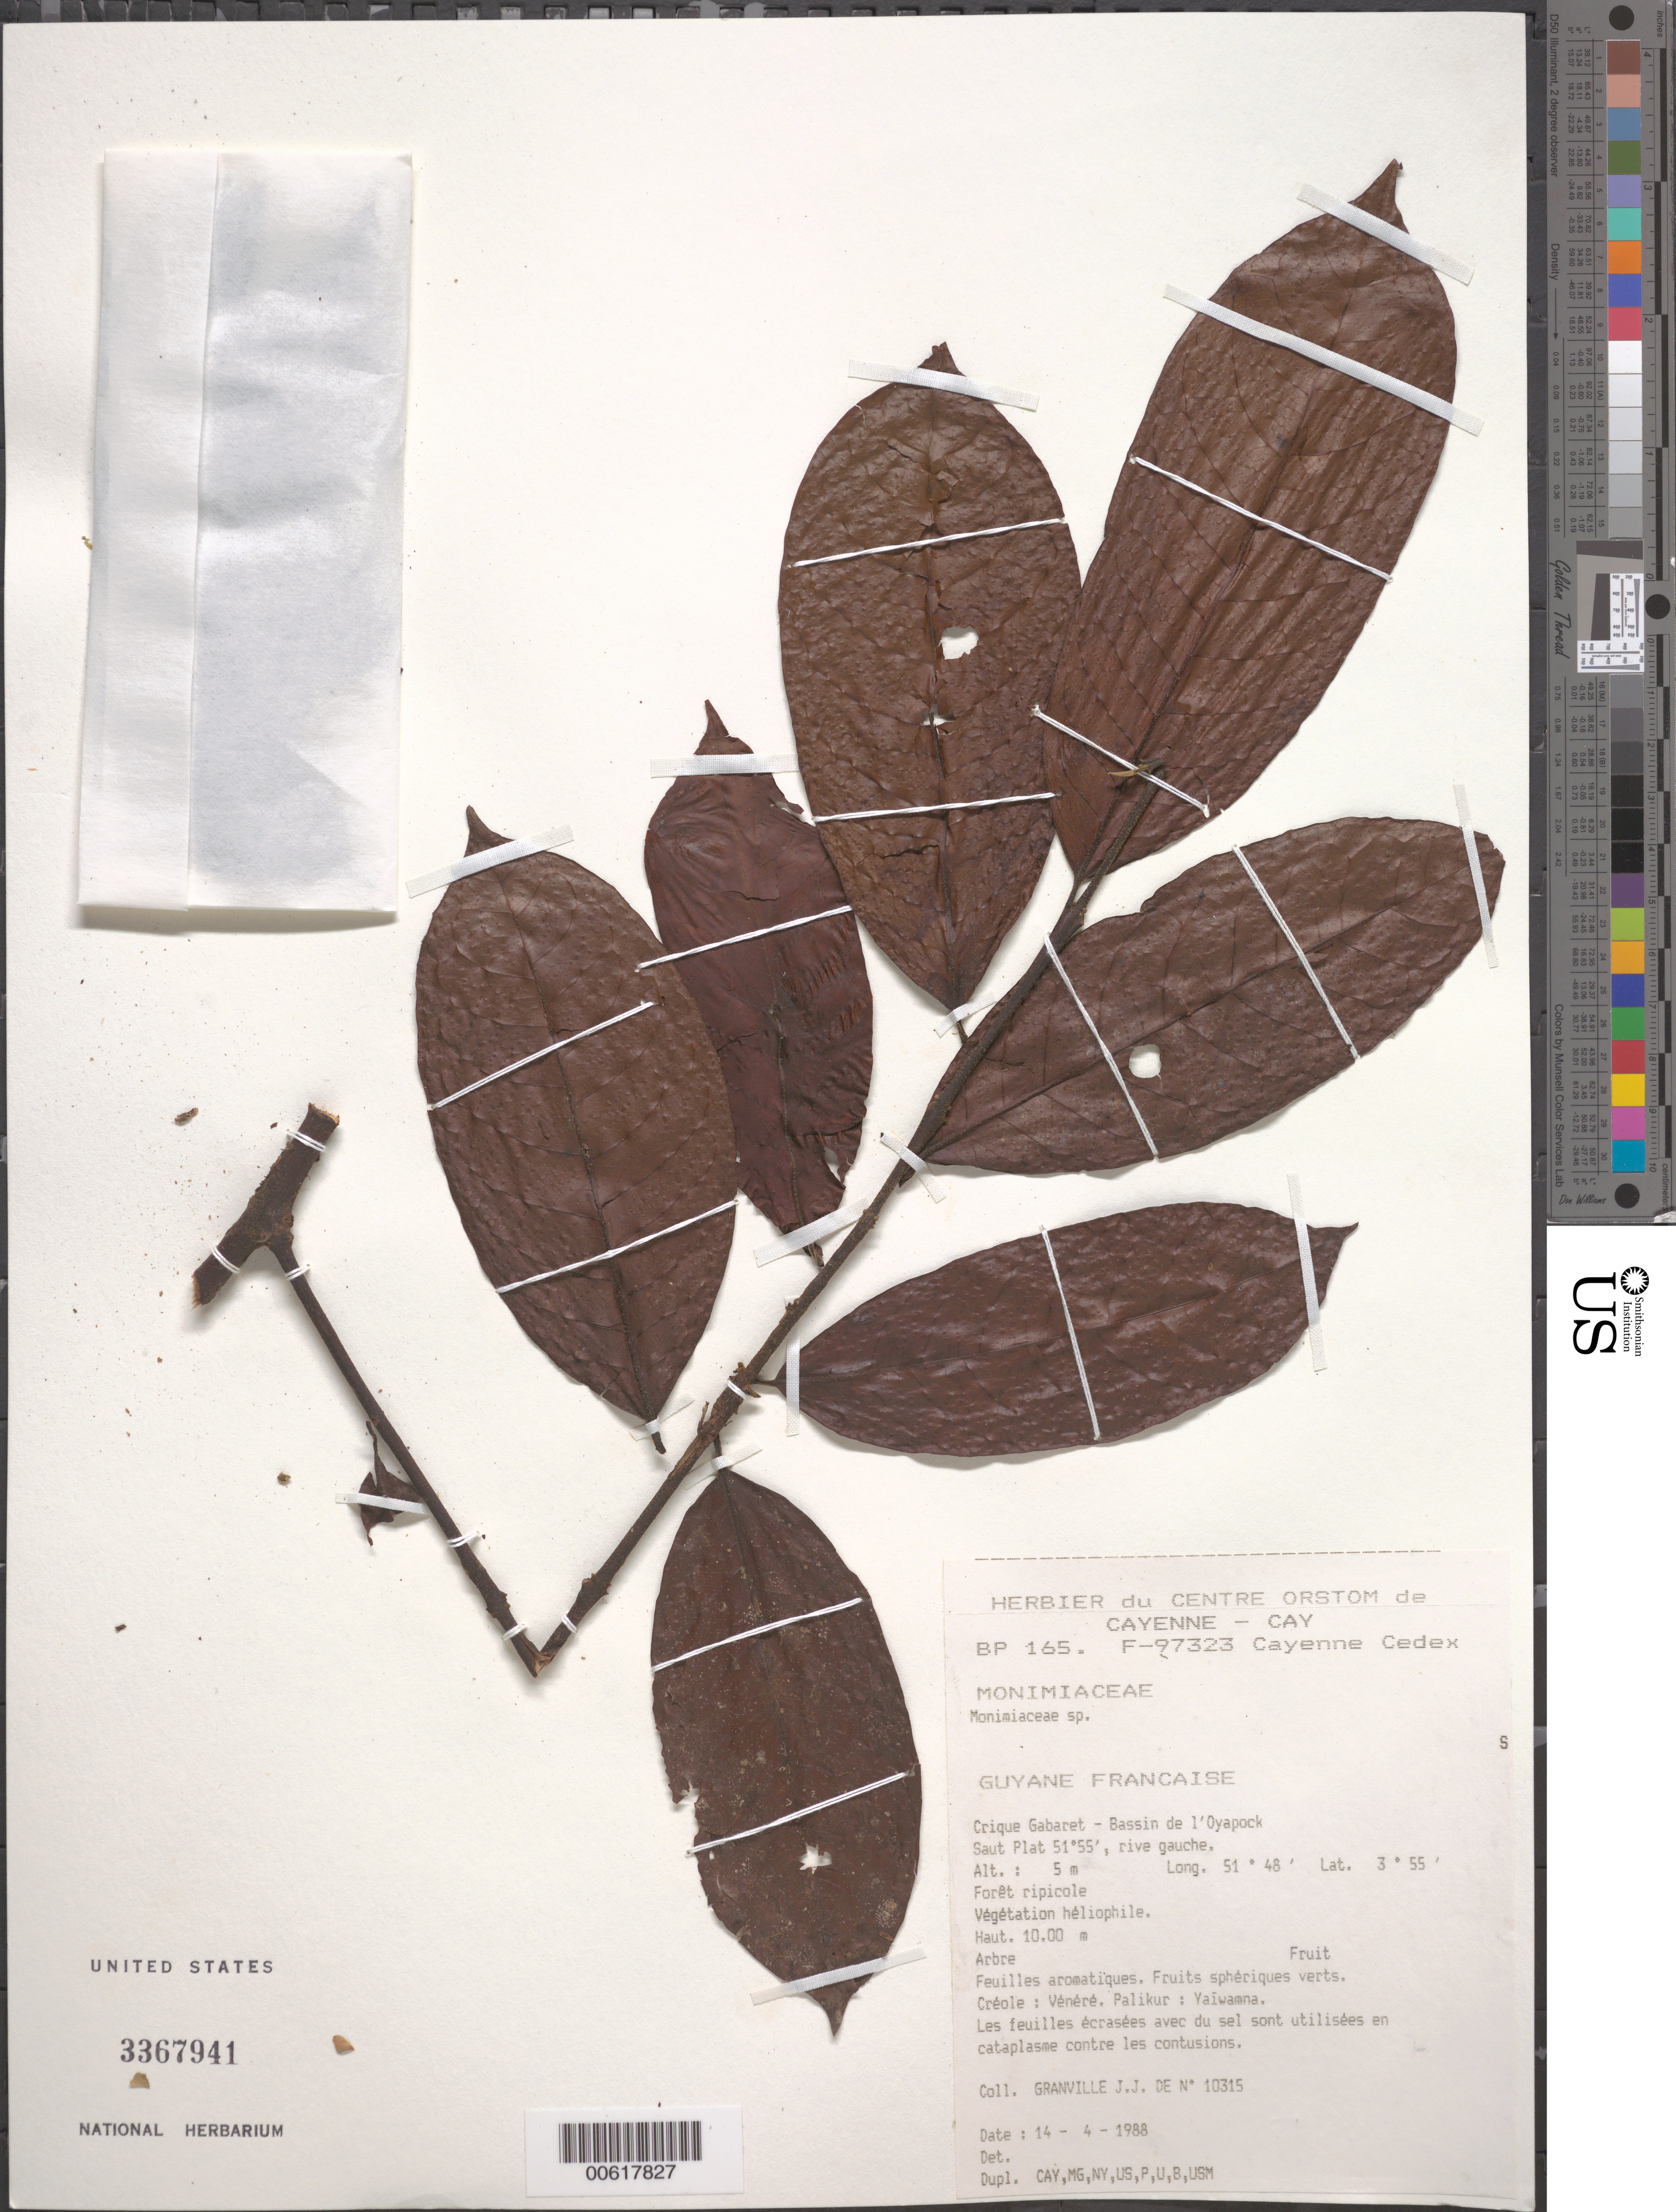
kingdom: Plantae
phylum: Tracheophyta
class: Magnoliopsida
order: Laurales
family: Monimiaceae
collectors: J.-J. de Granville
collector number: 10315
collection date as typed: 14-Apr-88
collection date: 1988-04-14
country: French Guiana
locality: Crique Gabaret, Bassin de l'Oyapock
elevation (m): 5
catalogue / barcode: US 3367941